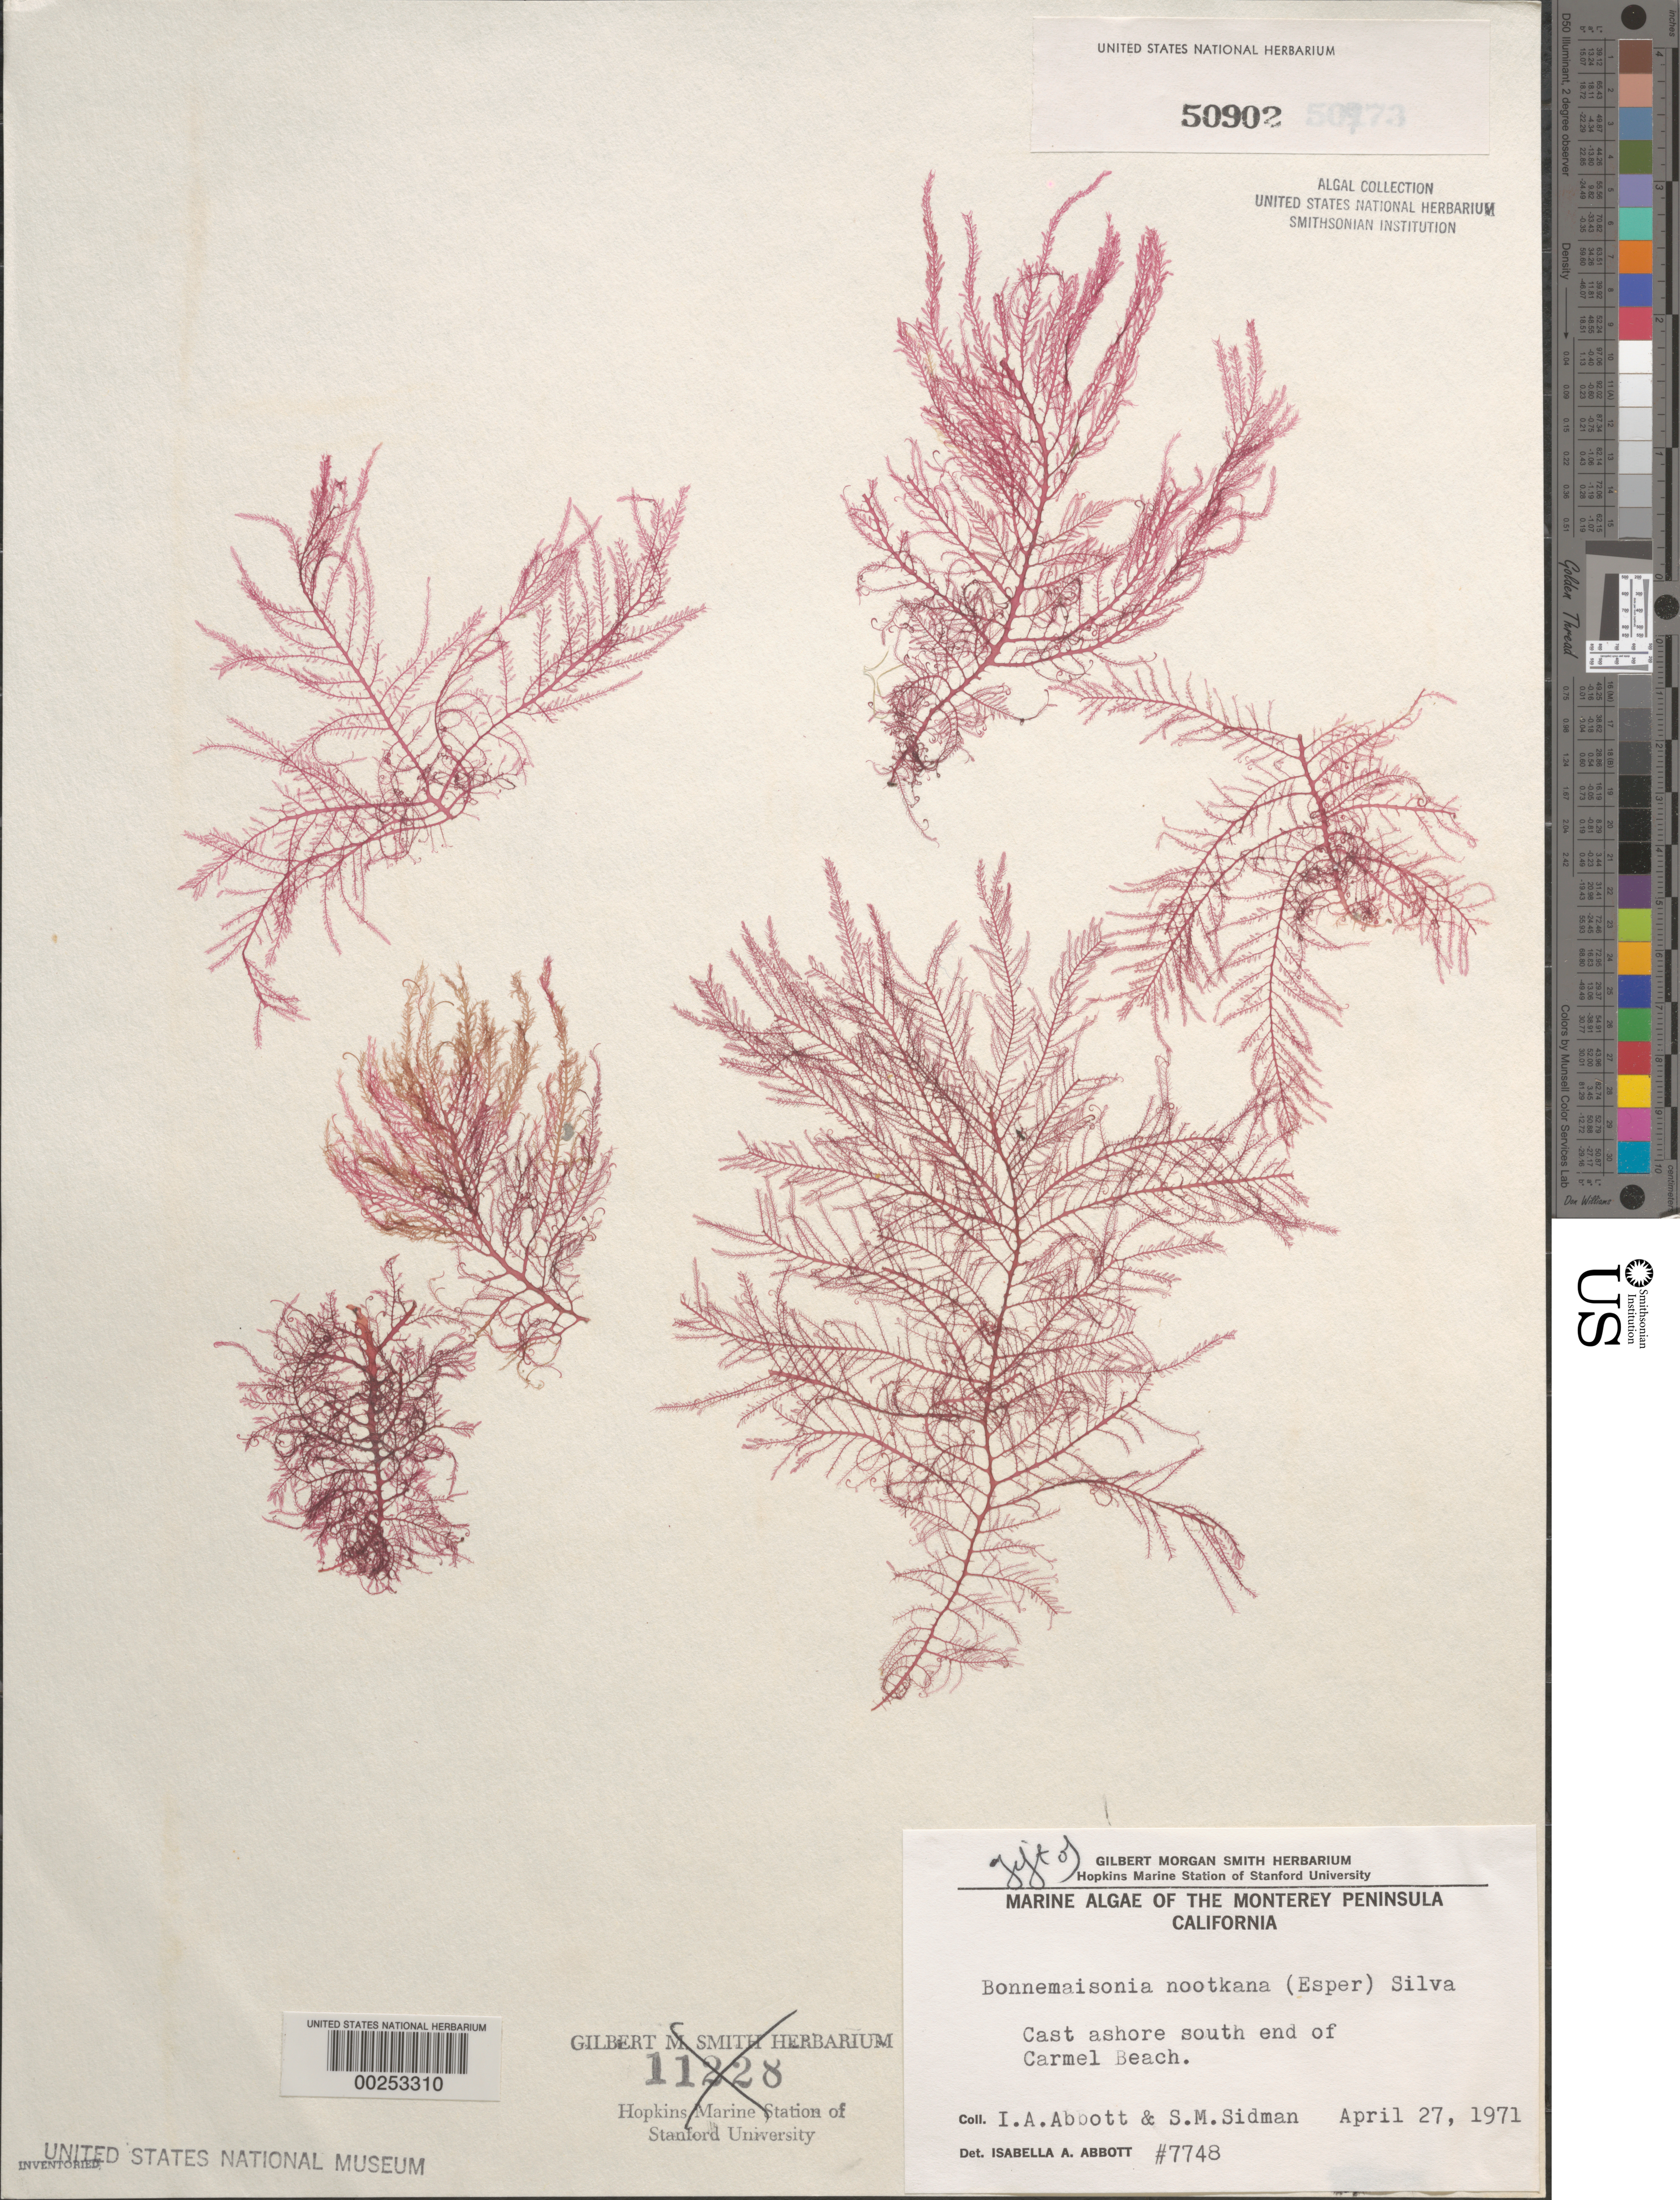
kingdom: Plantae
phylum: Rhodophyta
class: Florideophyceae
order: Bonnemaisoniales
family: Bonnemaisoniaceae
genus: Bonnemaisonia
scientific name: Bonnemaisonia nootkana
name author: (Esper) P.C. Silva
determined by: Abbott, Isabella A.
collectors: I. A. Abbott & S. Sidman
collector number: IAA 7748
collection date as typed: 27 Apr 1971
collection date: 1971-04-27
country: United States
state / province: California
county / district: Monterey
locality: Carmel Beach, Monterey Peninsula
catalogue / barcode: US 50902